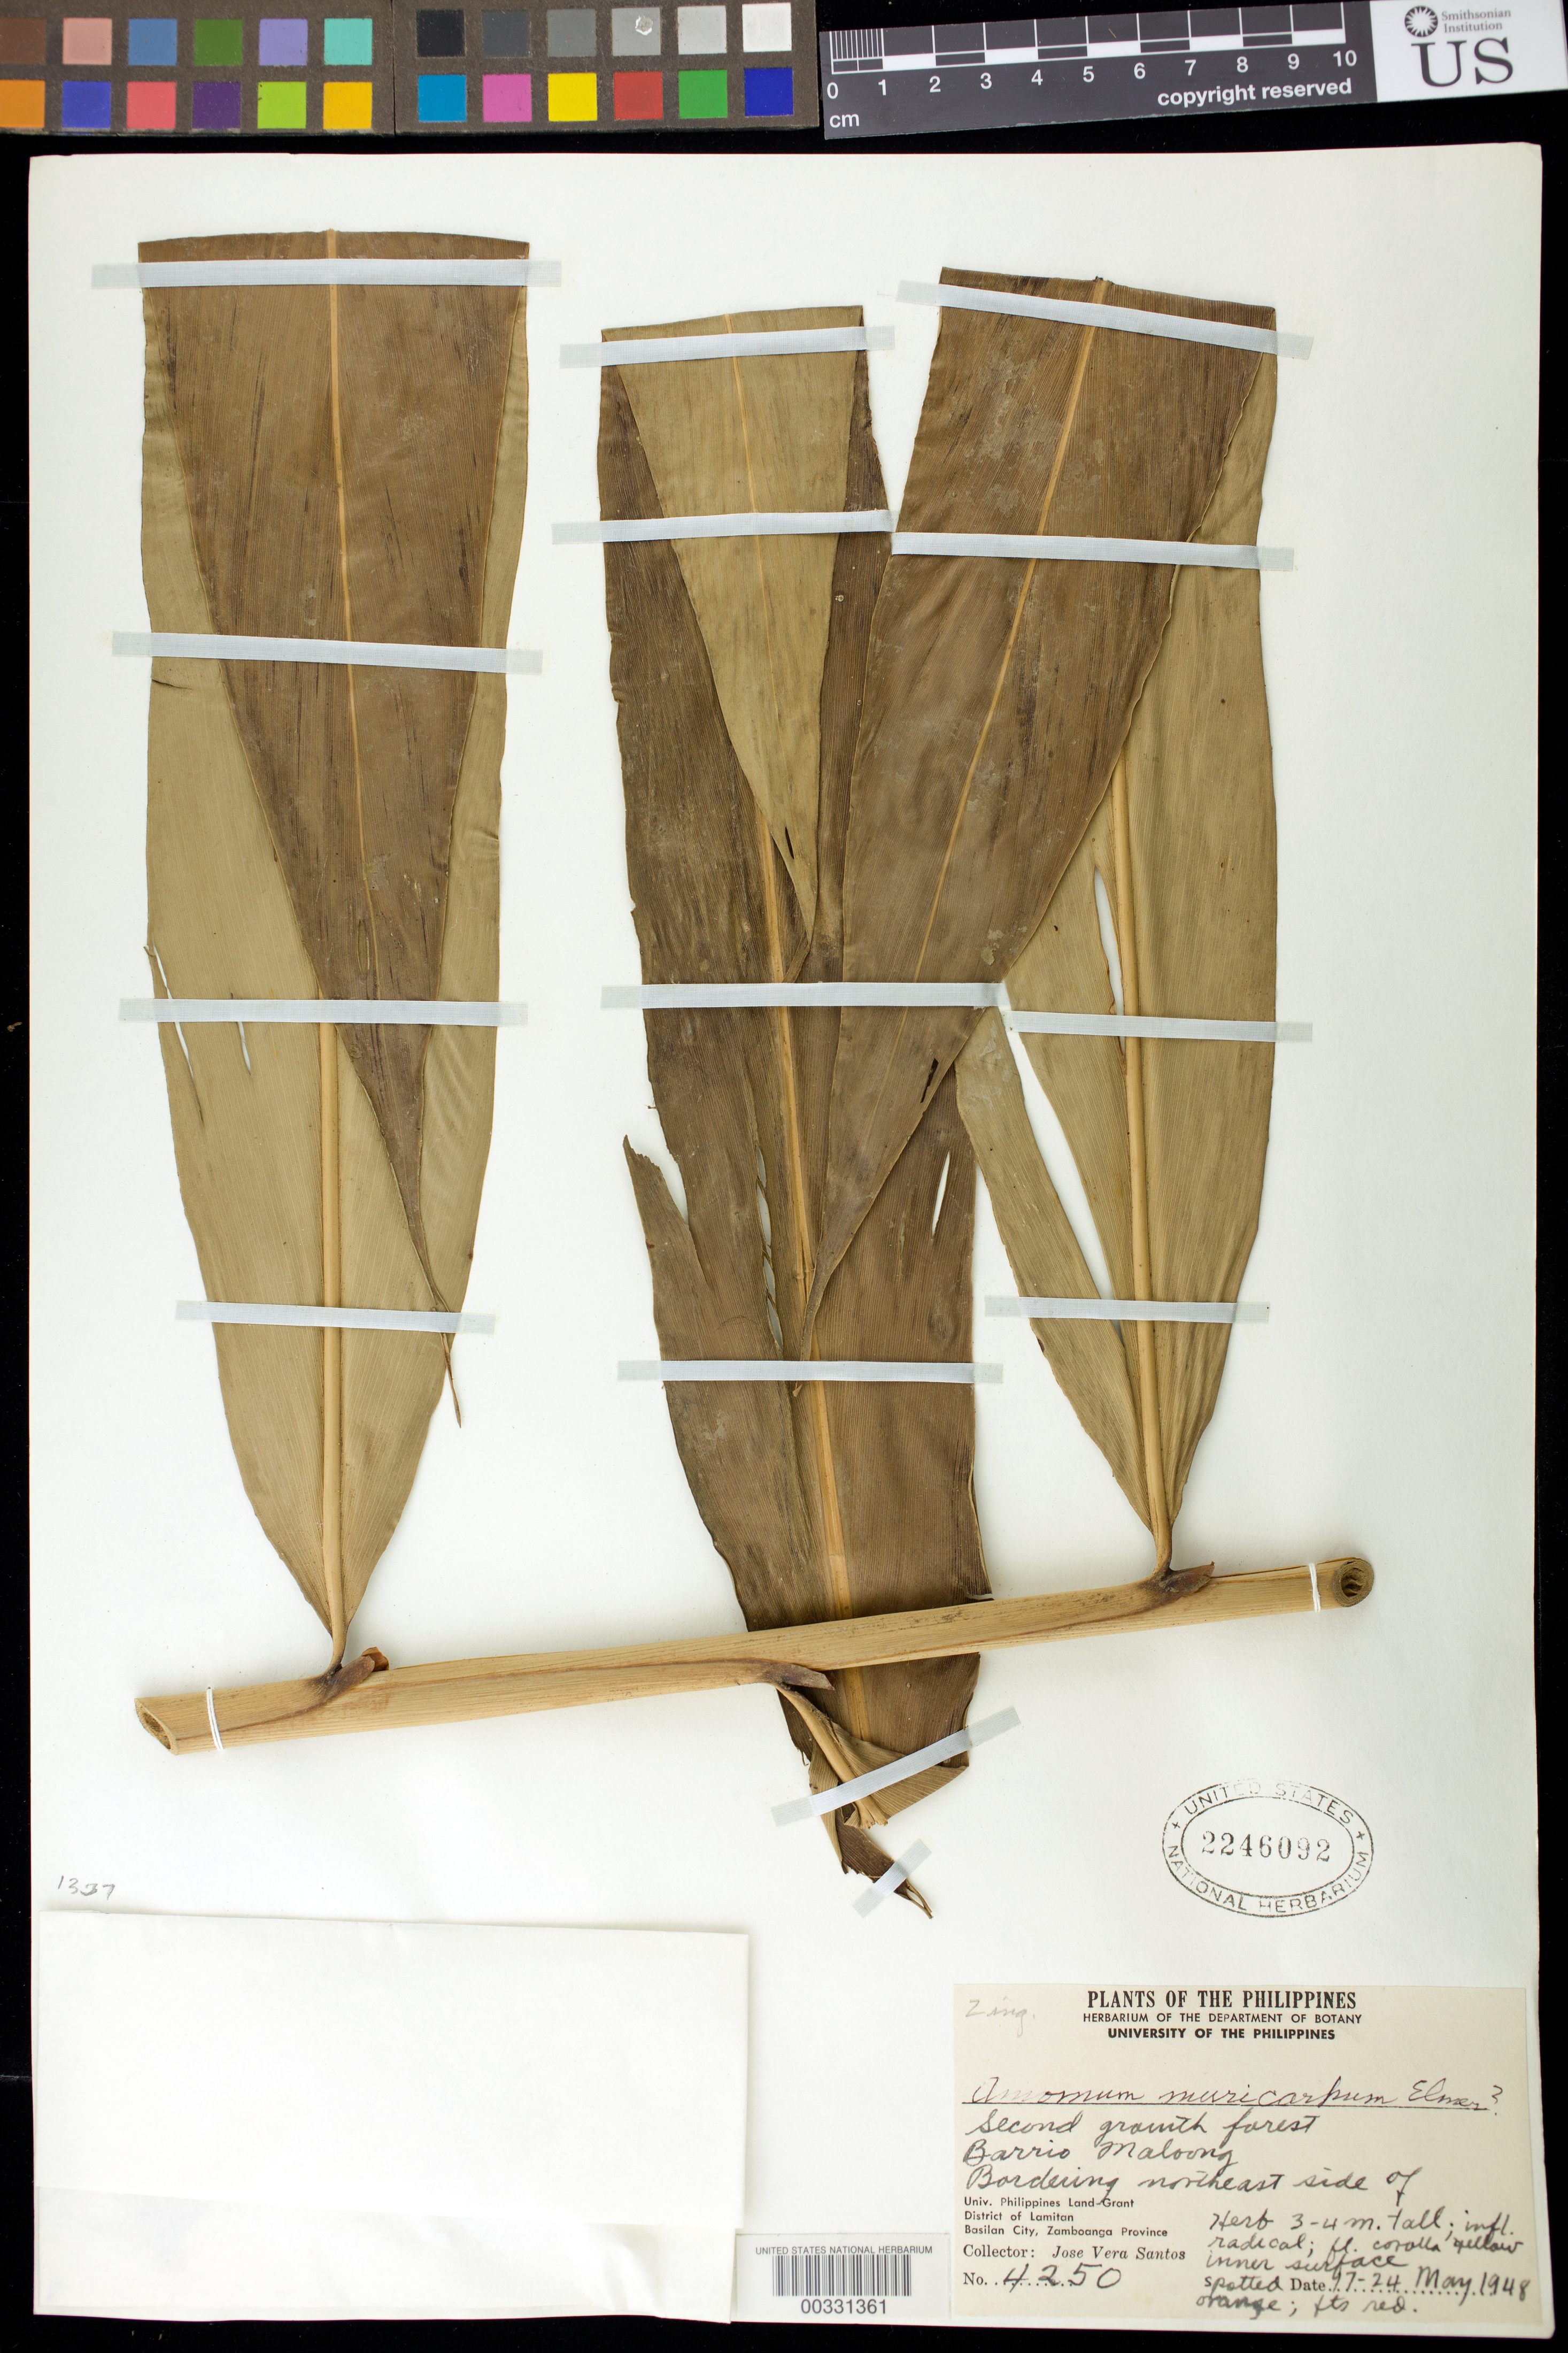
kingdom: Plantae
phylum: Tracheophyta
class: Liliopsida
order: Zingiberales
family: Zingiberaceae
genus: Meistera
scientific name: Meistera muricarpa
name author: (Elmer) Škornick. & M.F. Newman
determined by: Docot, Rudolph Valentino A.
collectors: J. V. Santos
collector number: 4250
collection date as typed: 17 May 1948 to 24 May 1948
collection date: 1948-05-17/1948-05-24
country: Philippines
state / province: Muslim Mindanao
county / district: Basilan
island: Basilan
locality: Zamboanga prov. (?), basilan city, dist of lamitan, barrio maloong bordering ne side of univ philippines land grant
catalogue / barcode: US 2246092